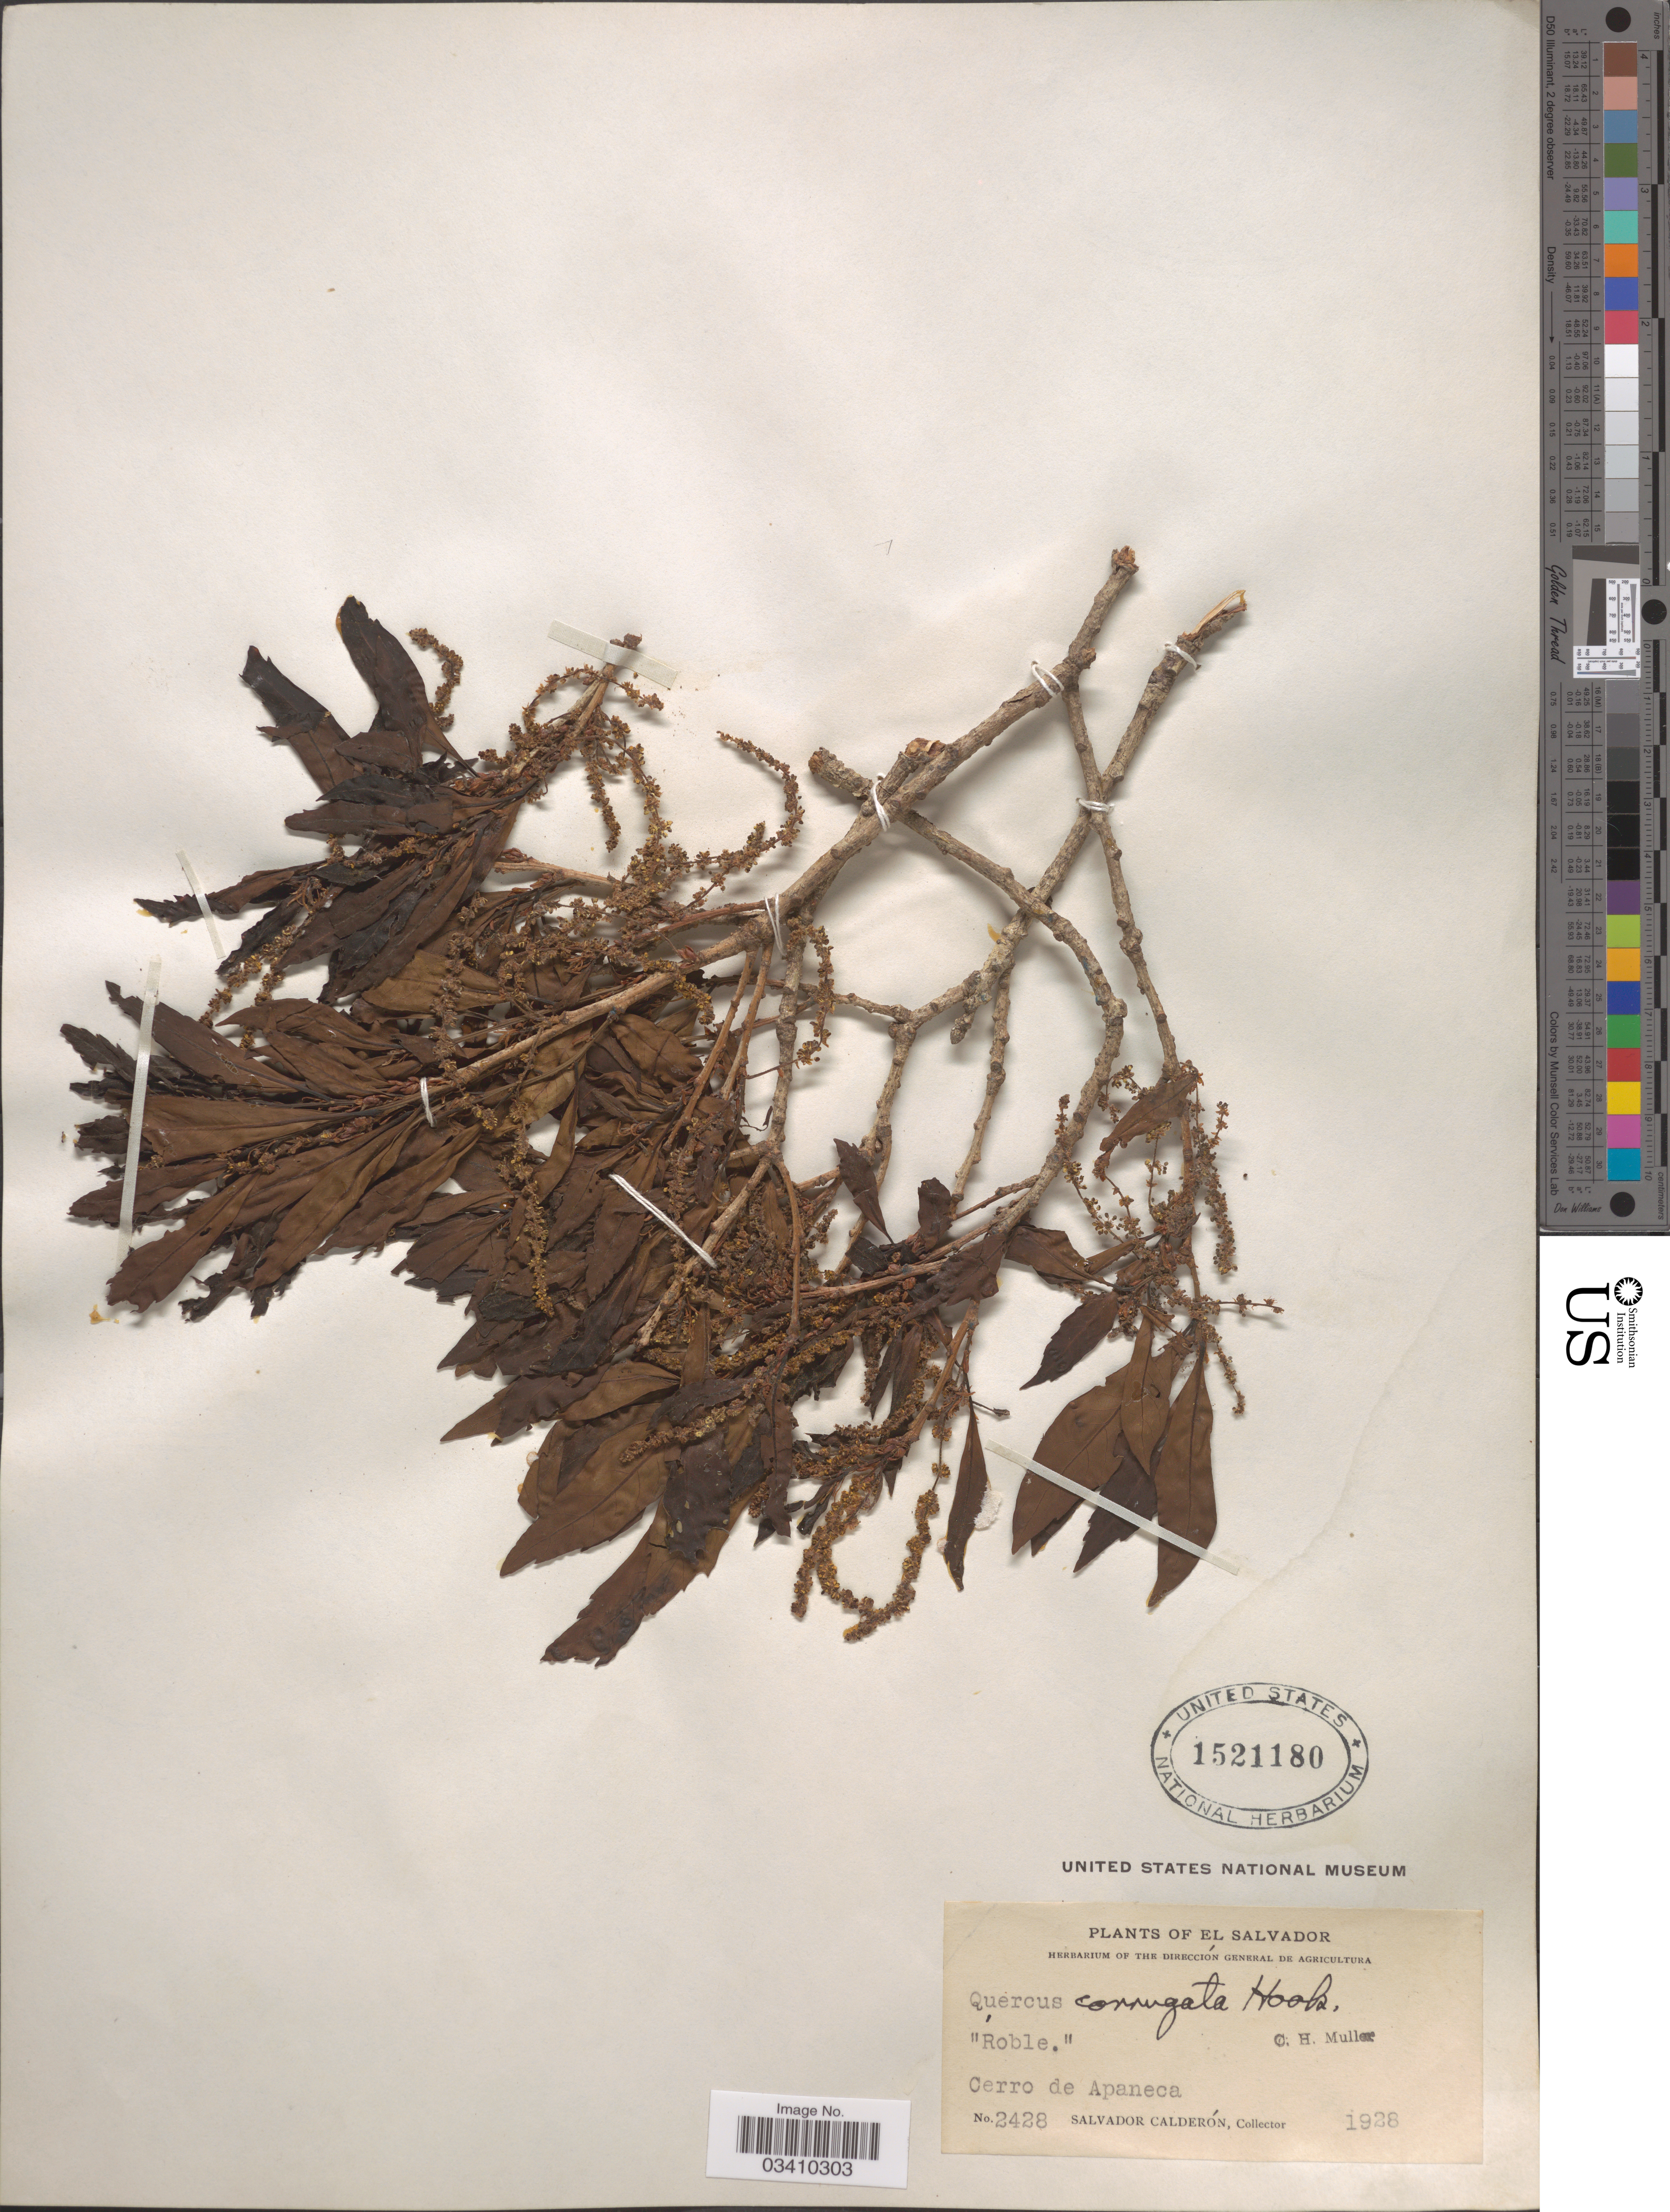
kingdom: Plantae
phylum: Tracheophyta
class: Magnoliopsida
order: Fagales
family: Fagaceae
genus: Quercus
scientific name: Quercus corrugata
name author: Hook.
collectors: S. Calderón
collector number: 2428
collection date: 1928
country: El Salvador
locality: Cerro de Apaneca.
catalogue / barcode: US 1521180